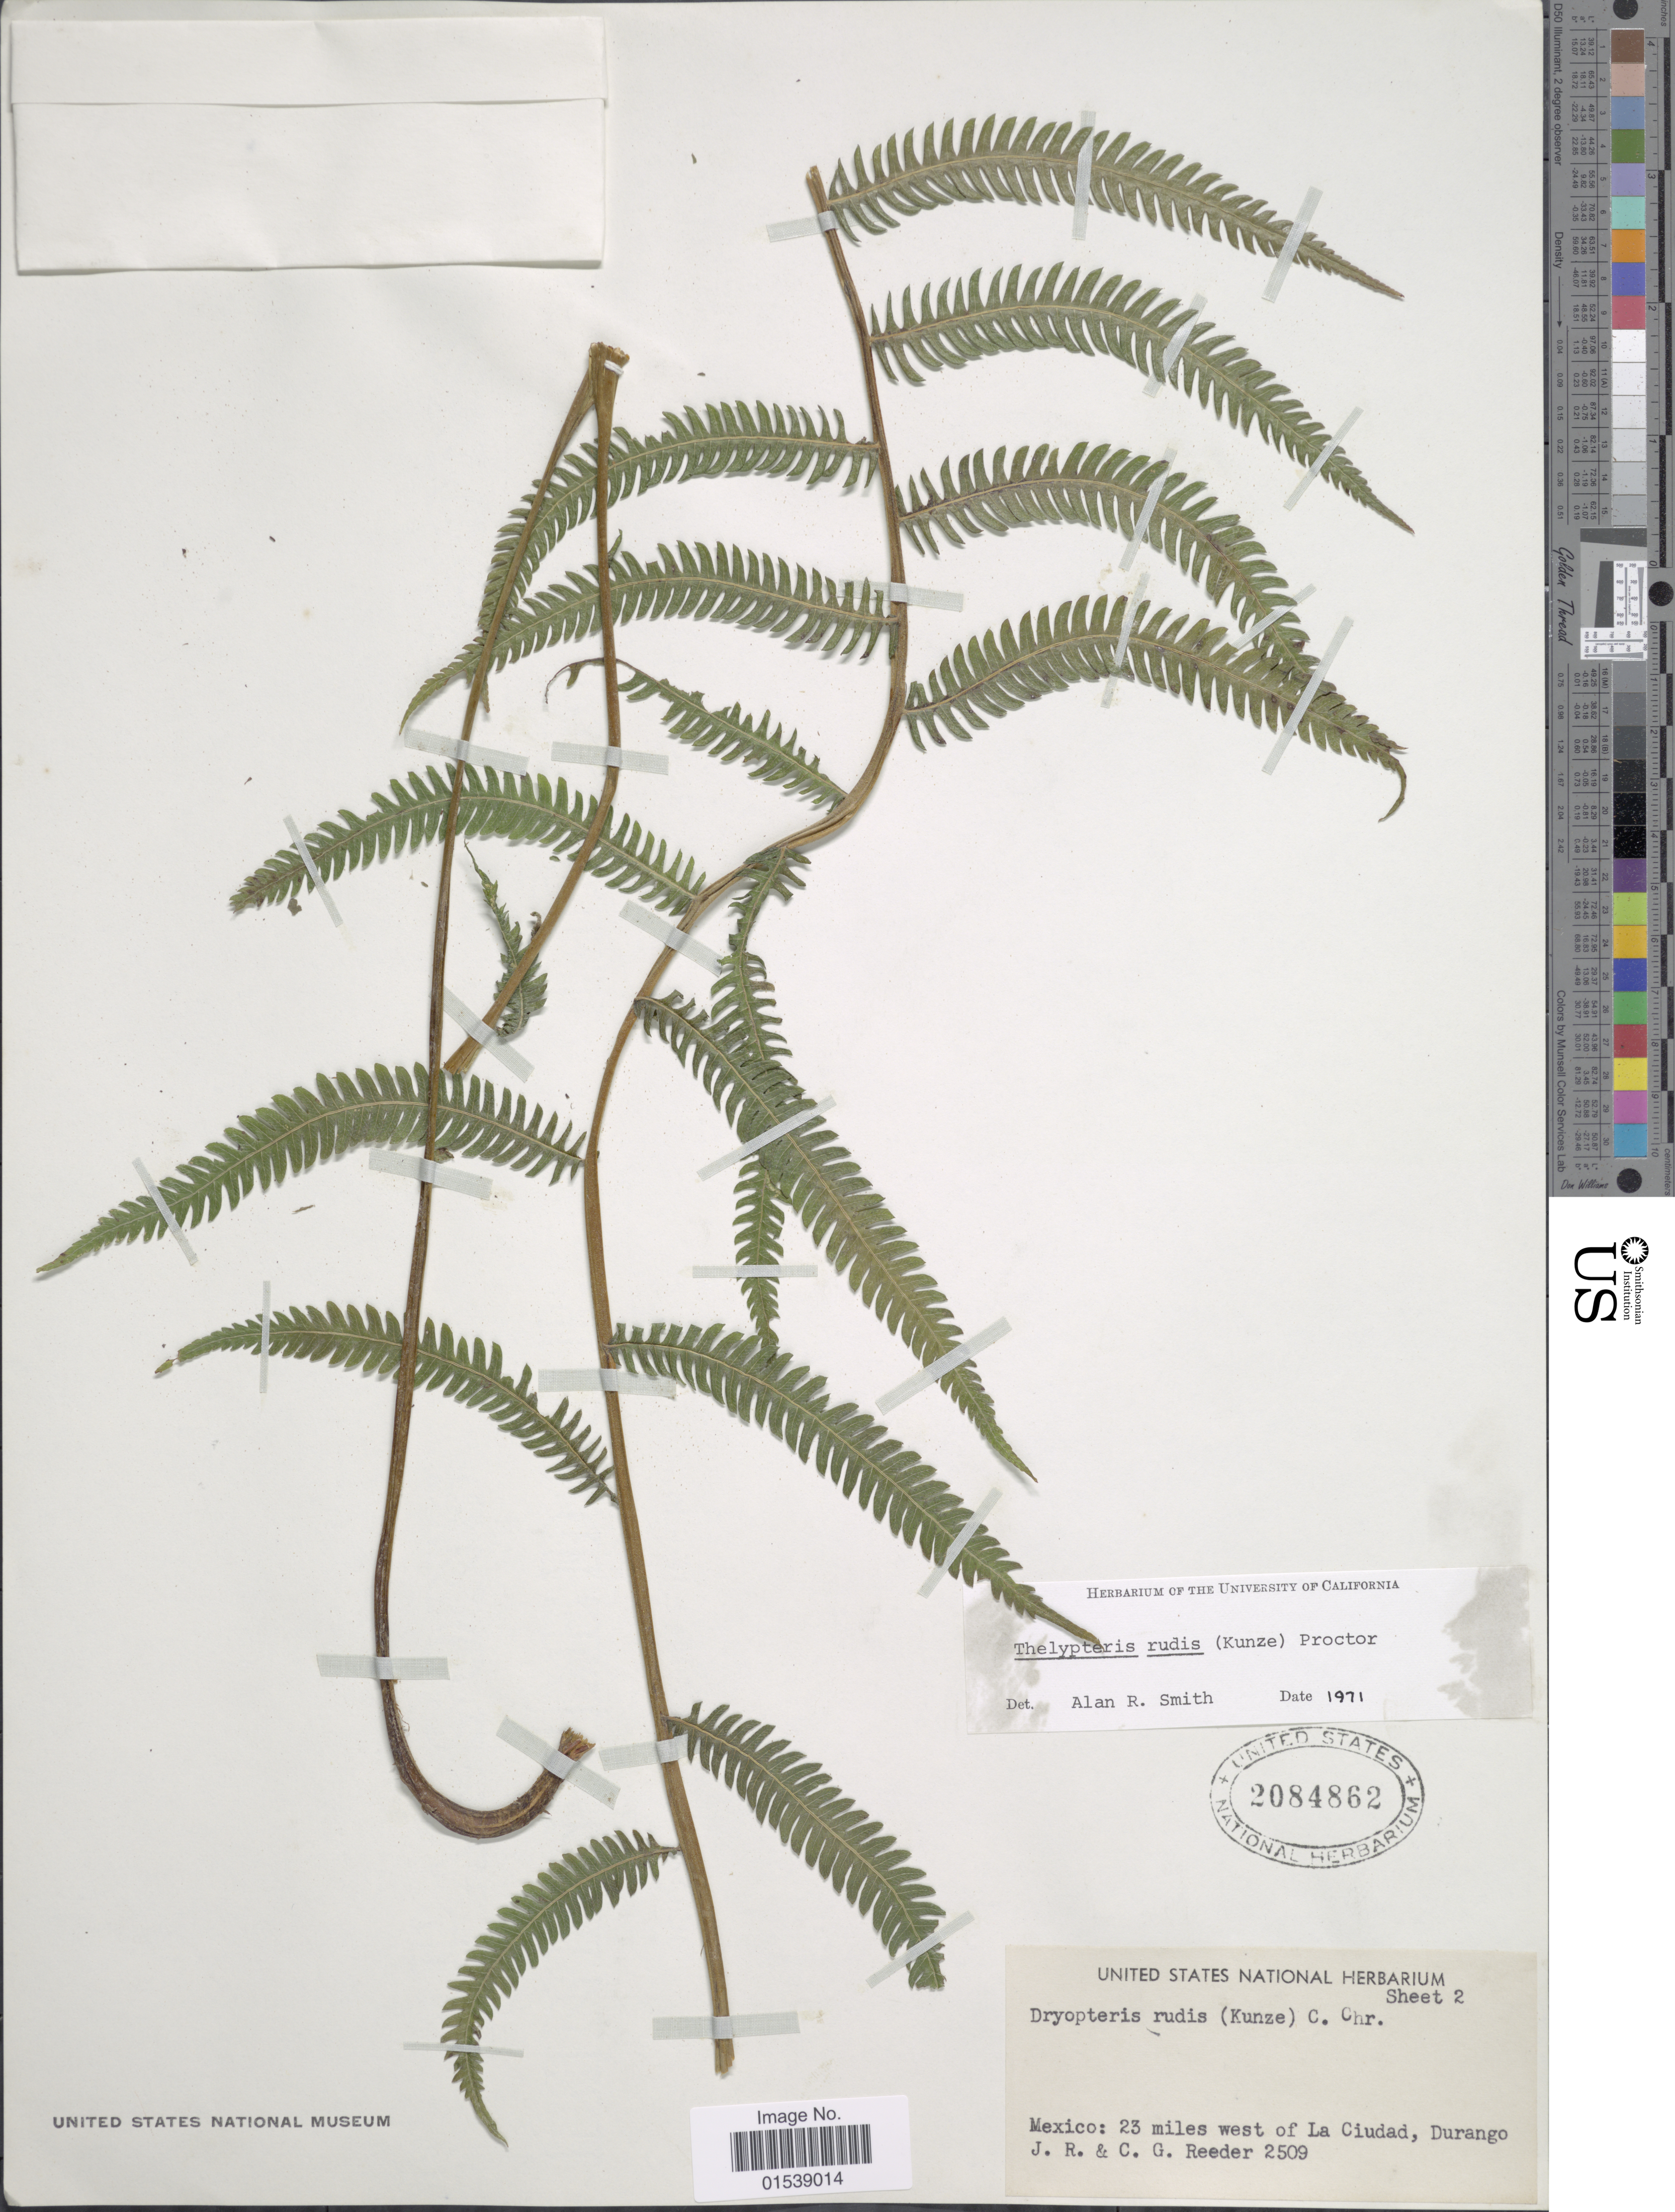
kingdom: Plantae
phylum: Tracheophyta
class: Polypodiopsida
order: Polypodiales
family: Thelypteridaceae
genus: Amauropelta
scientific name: Amauropelta rudis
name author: (Kunze) Pic. Serm.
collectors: J. R. Reeder & C. G. Reeder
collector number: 2509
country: Mexico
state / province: Durango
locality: Mexico: 23 miles west of La Ciudad, Durango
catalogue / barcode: US 2084862